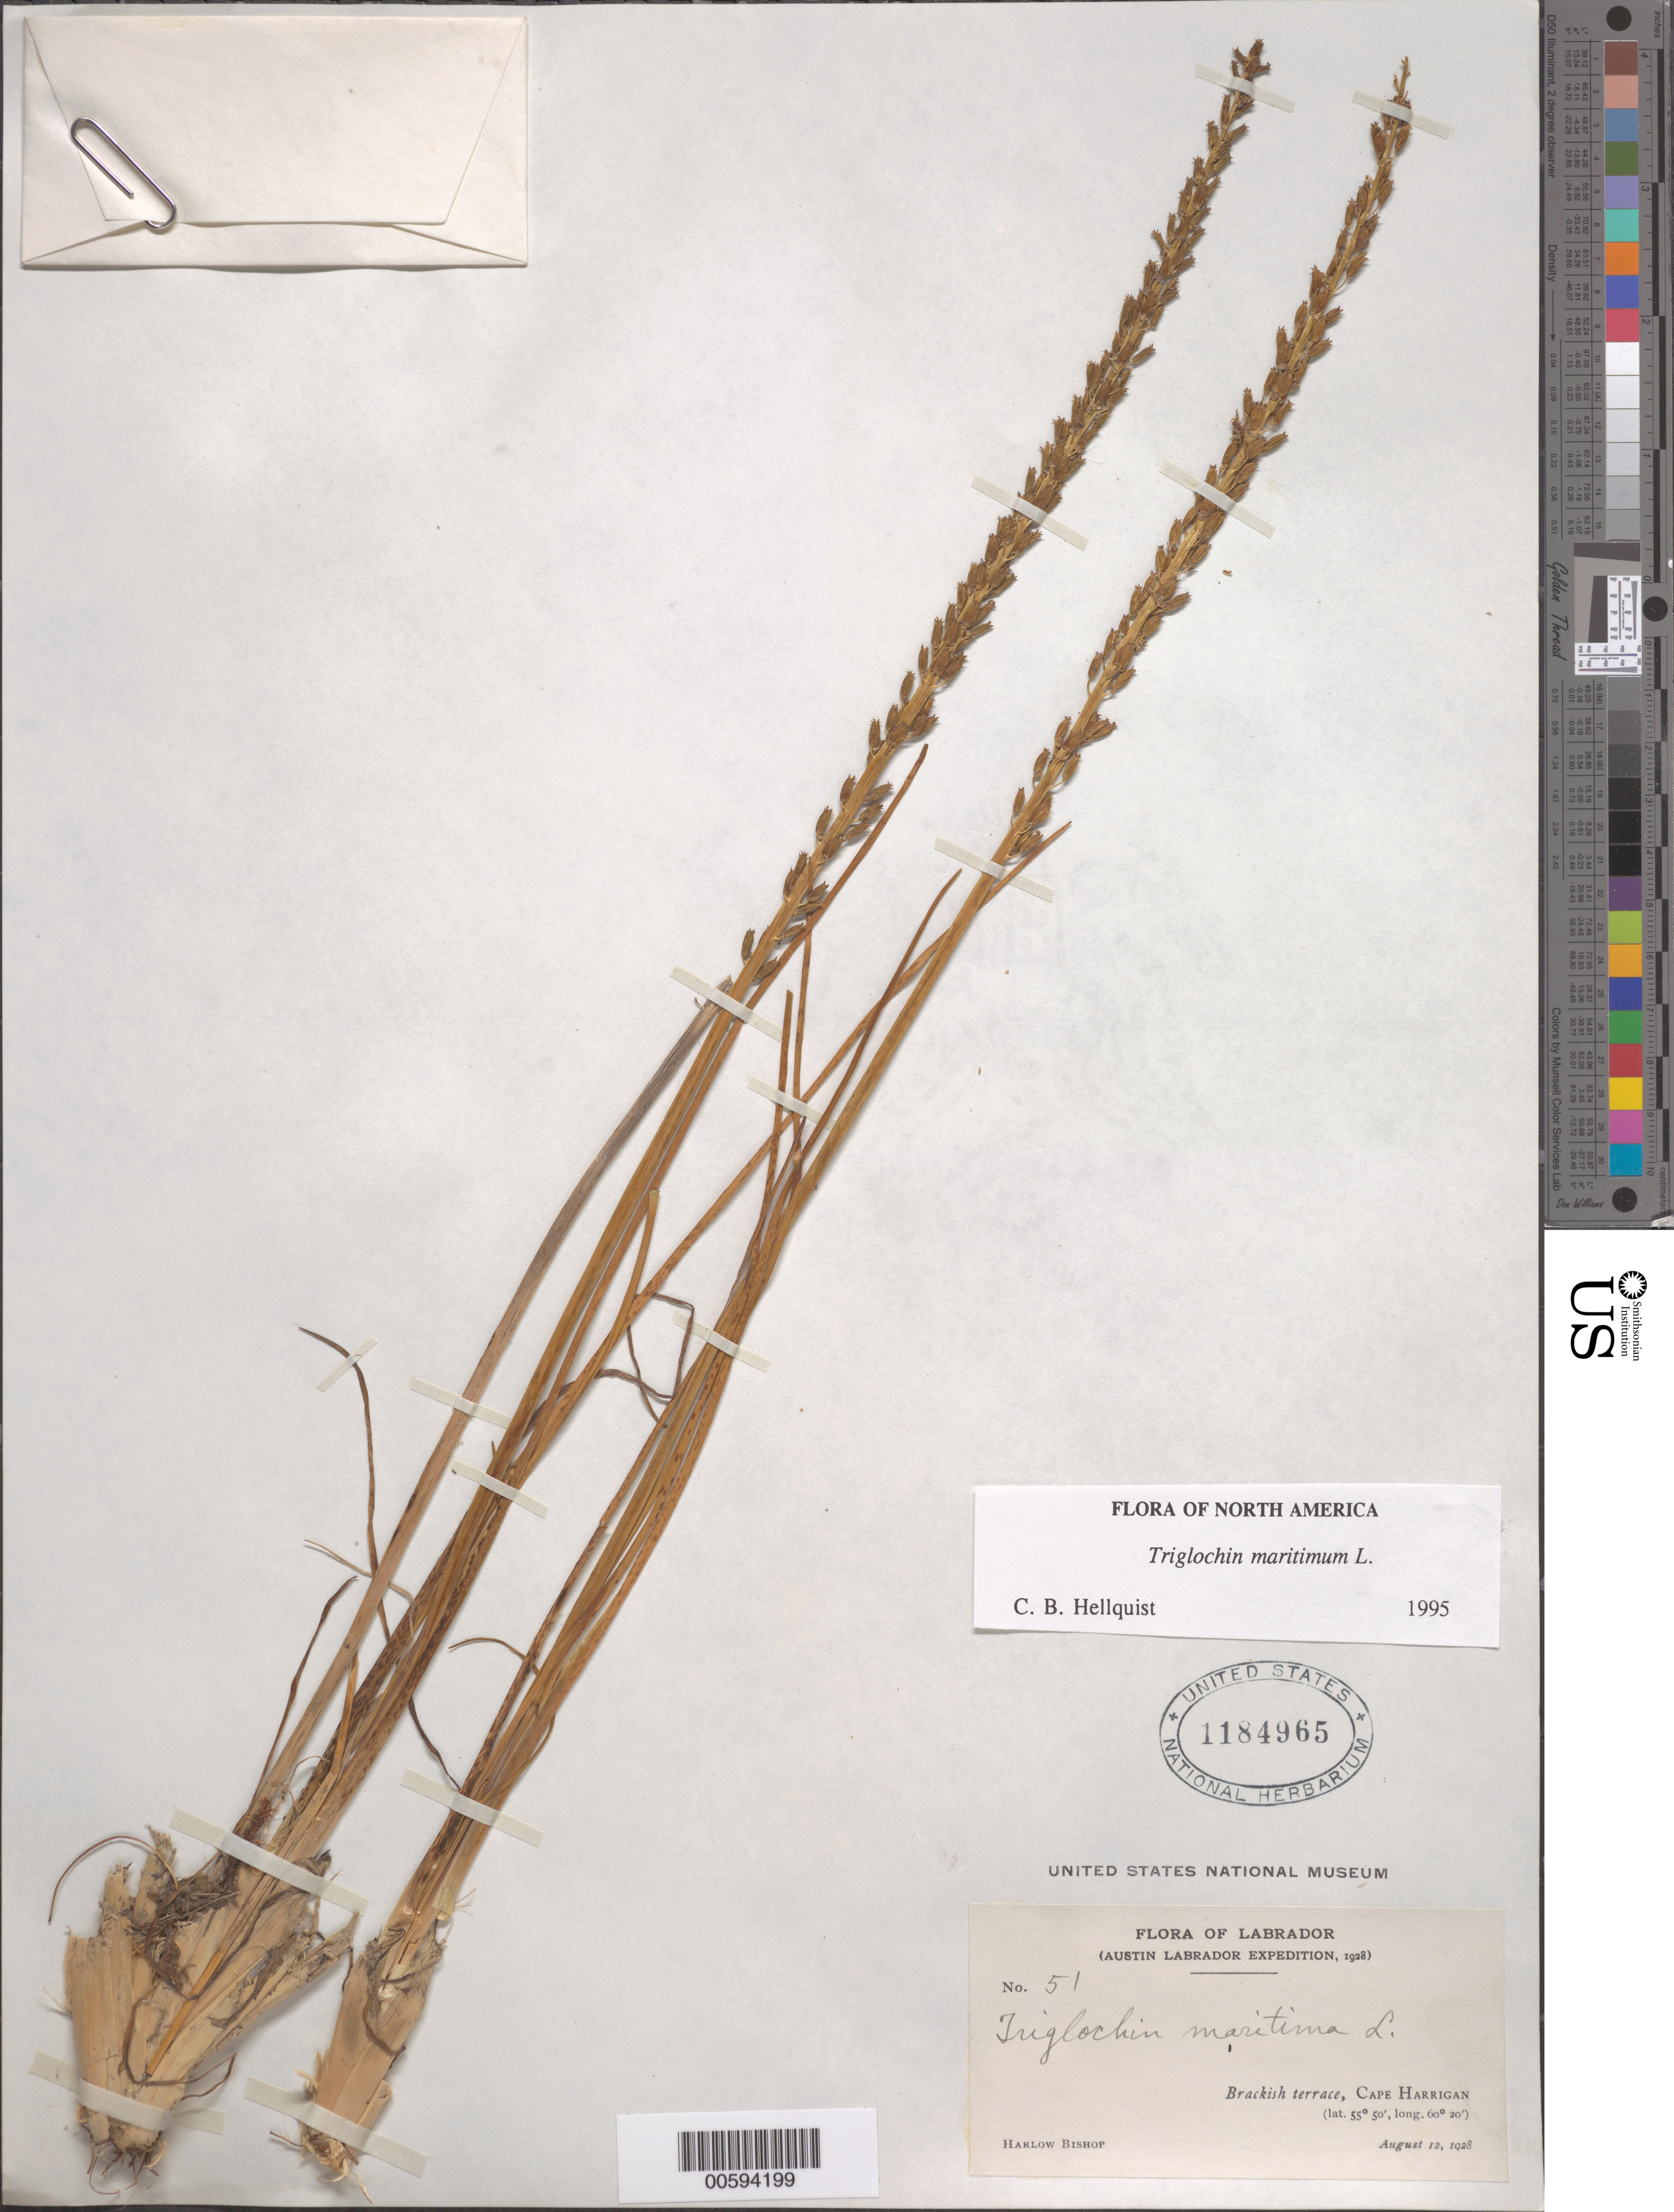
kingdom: Plantae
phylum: Tracheophyta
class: Liliopsida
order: Alismatales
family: Juncaginaceae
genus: Triglochin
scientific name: Triglochin maritima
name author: L.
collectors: H. Bishop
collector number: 51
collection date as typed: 12 Aug 1928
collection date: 1928-08-12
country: Canada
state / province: Newfoundland and Labrador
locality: Labrador, Cape Harrigan, Brackish terrace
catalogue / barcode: US 1184965